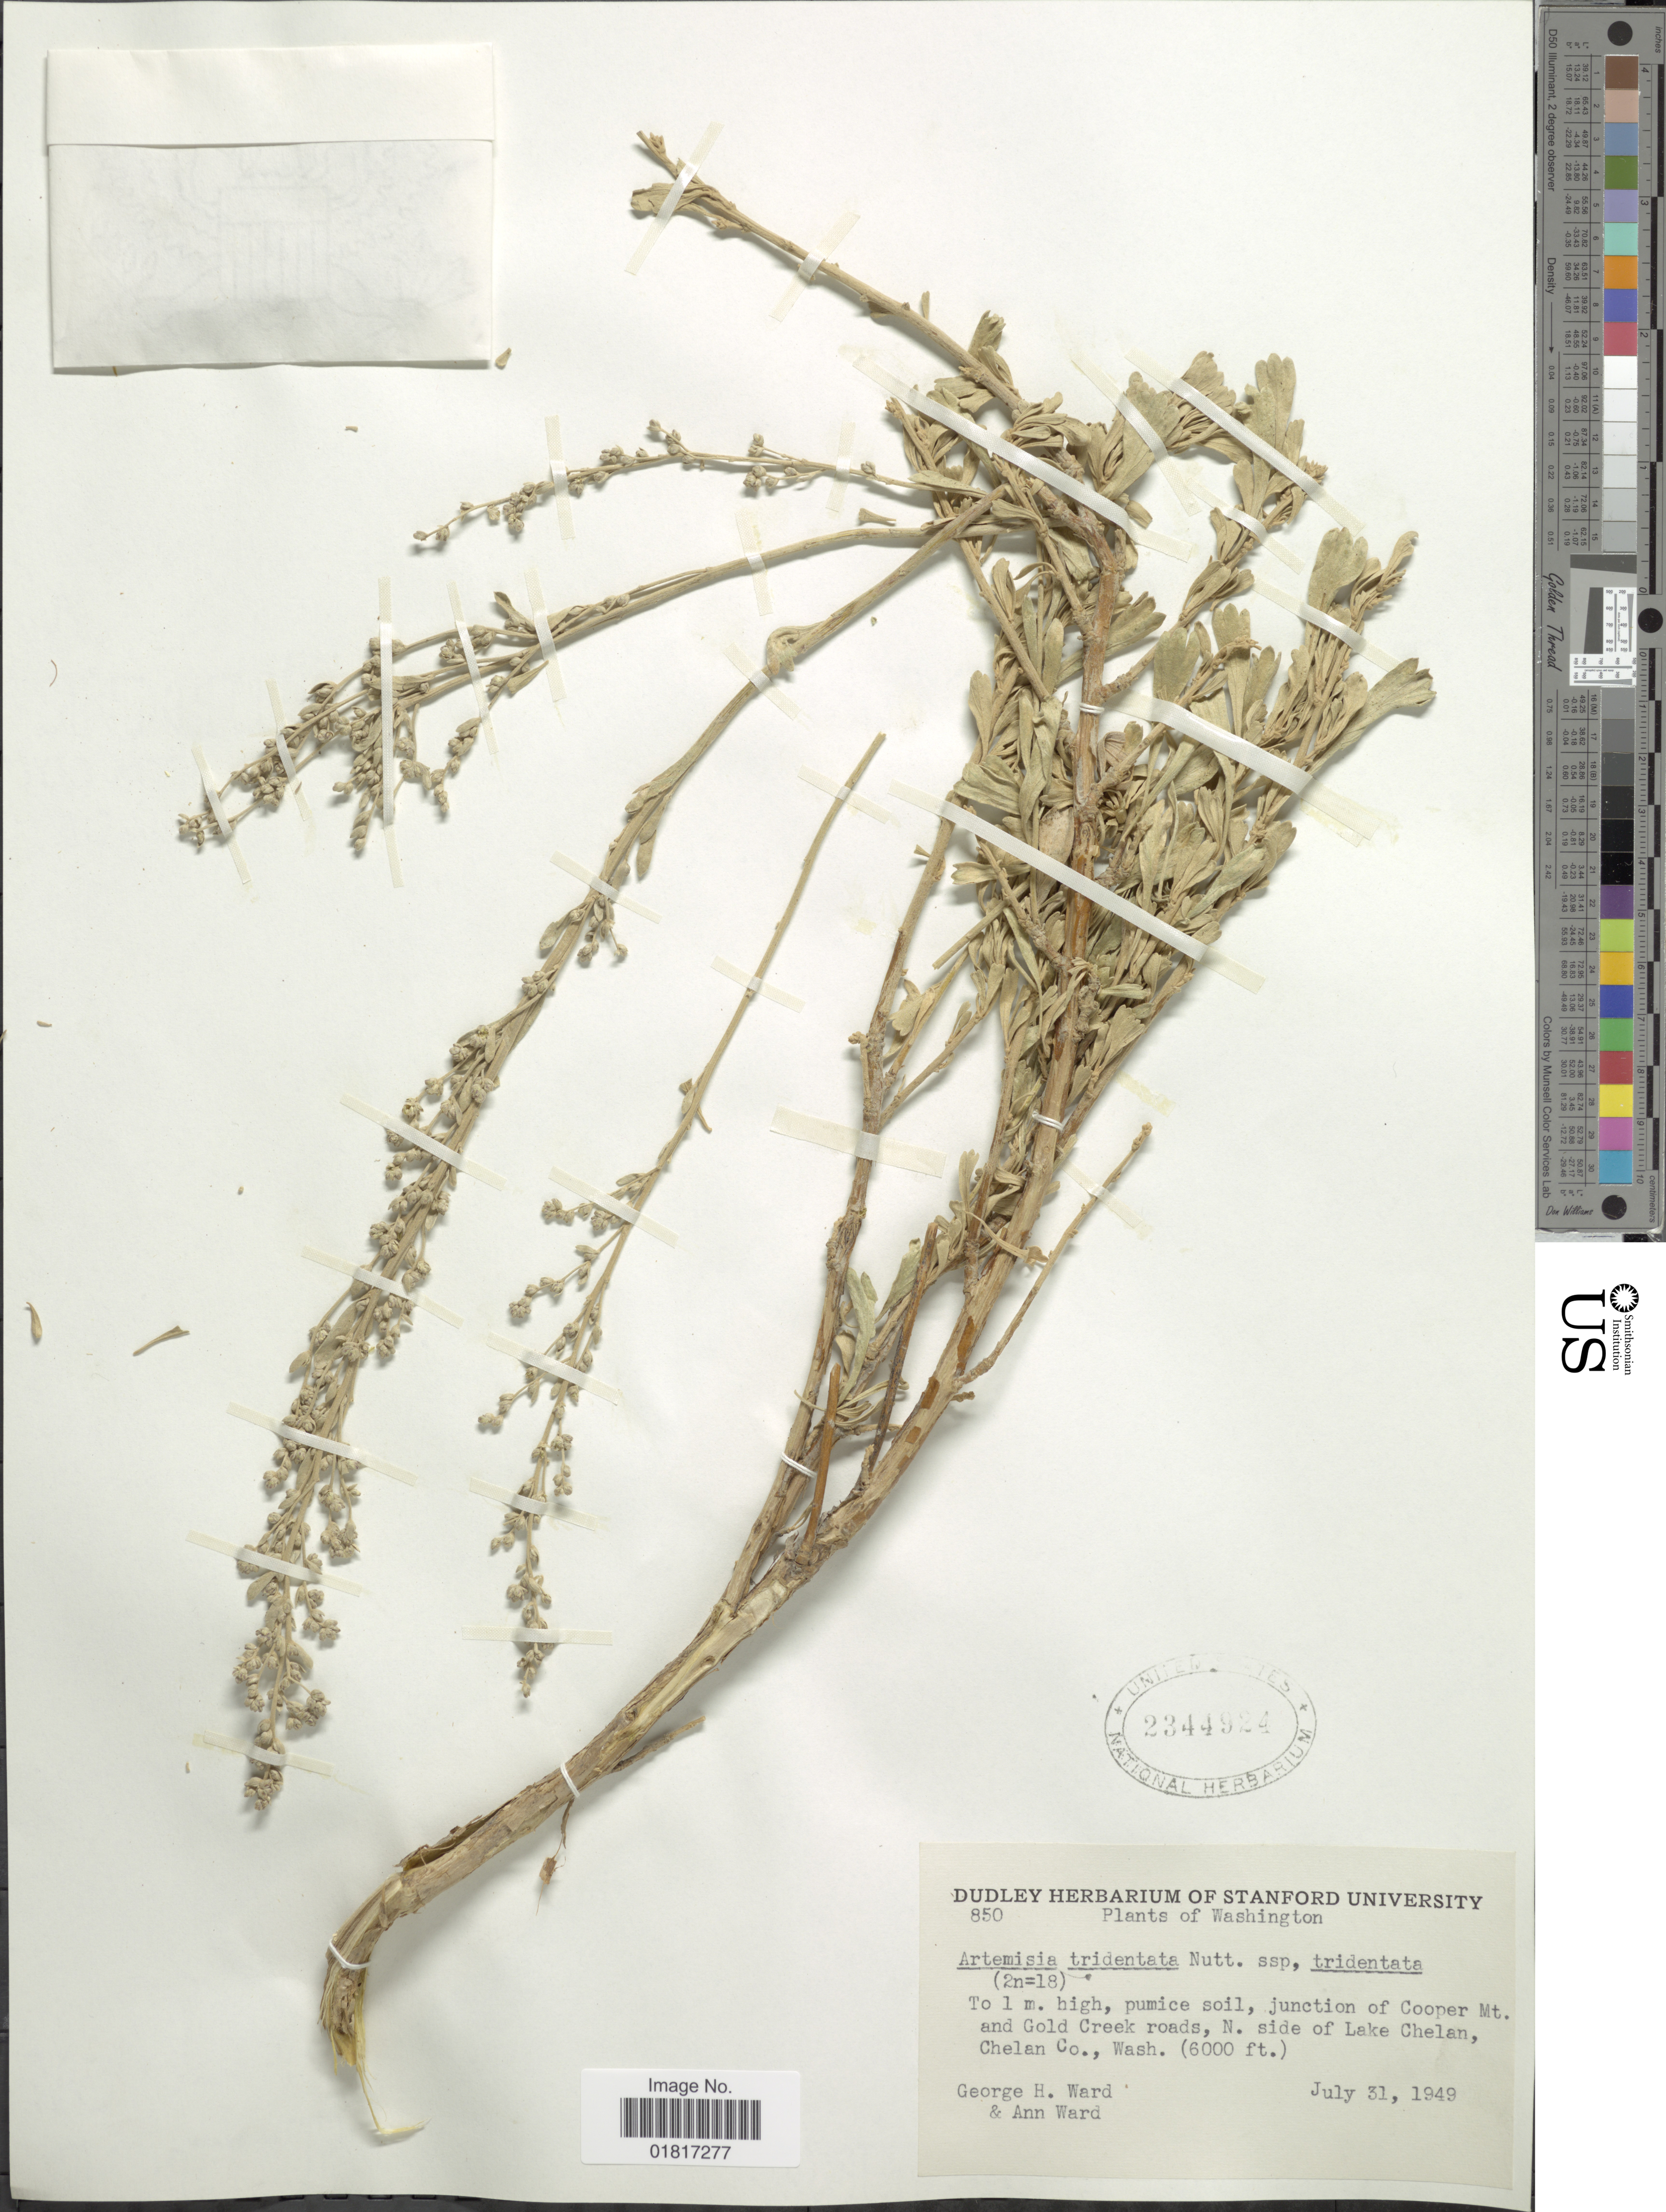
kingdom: Plantae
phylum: Tracheophyta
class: Magnoliopsida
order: Asterales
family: Asteraceae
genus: Artemisia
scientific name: Artemisia tridentata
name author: Nutt.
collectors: G. H. Ward & A. Ward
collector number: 850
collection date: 1949-07-31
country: United States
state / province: Washington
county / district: Chelan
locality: Pumice soil, junction of Cooper Mt. and Gold Creek roads, N side of Lake Chelan, Chelan Co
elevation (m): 1829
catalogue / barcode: US 2344924